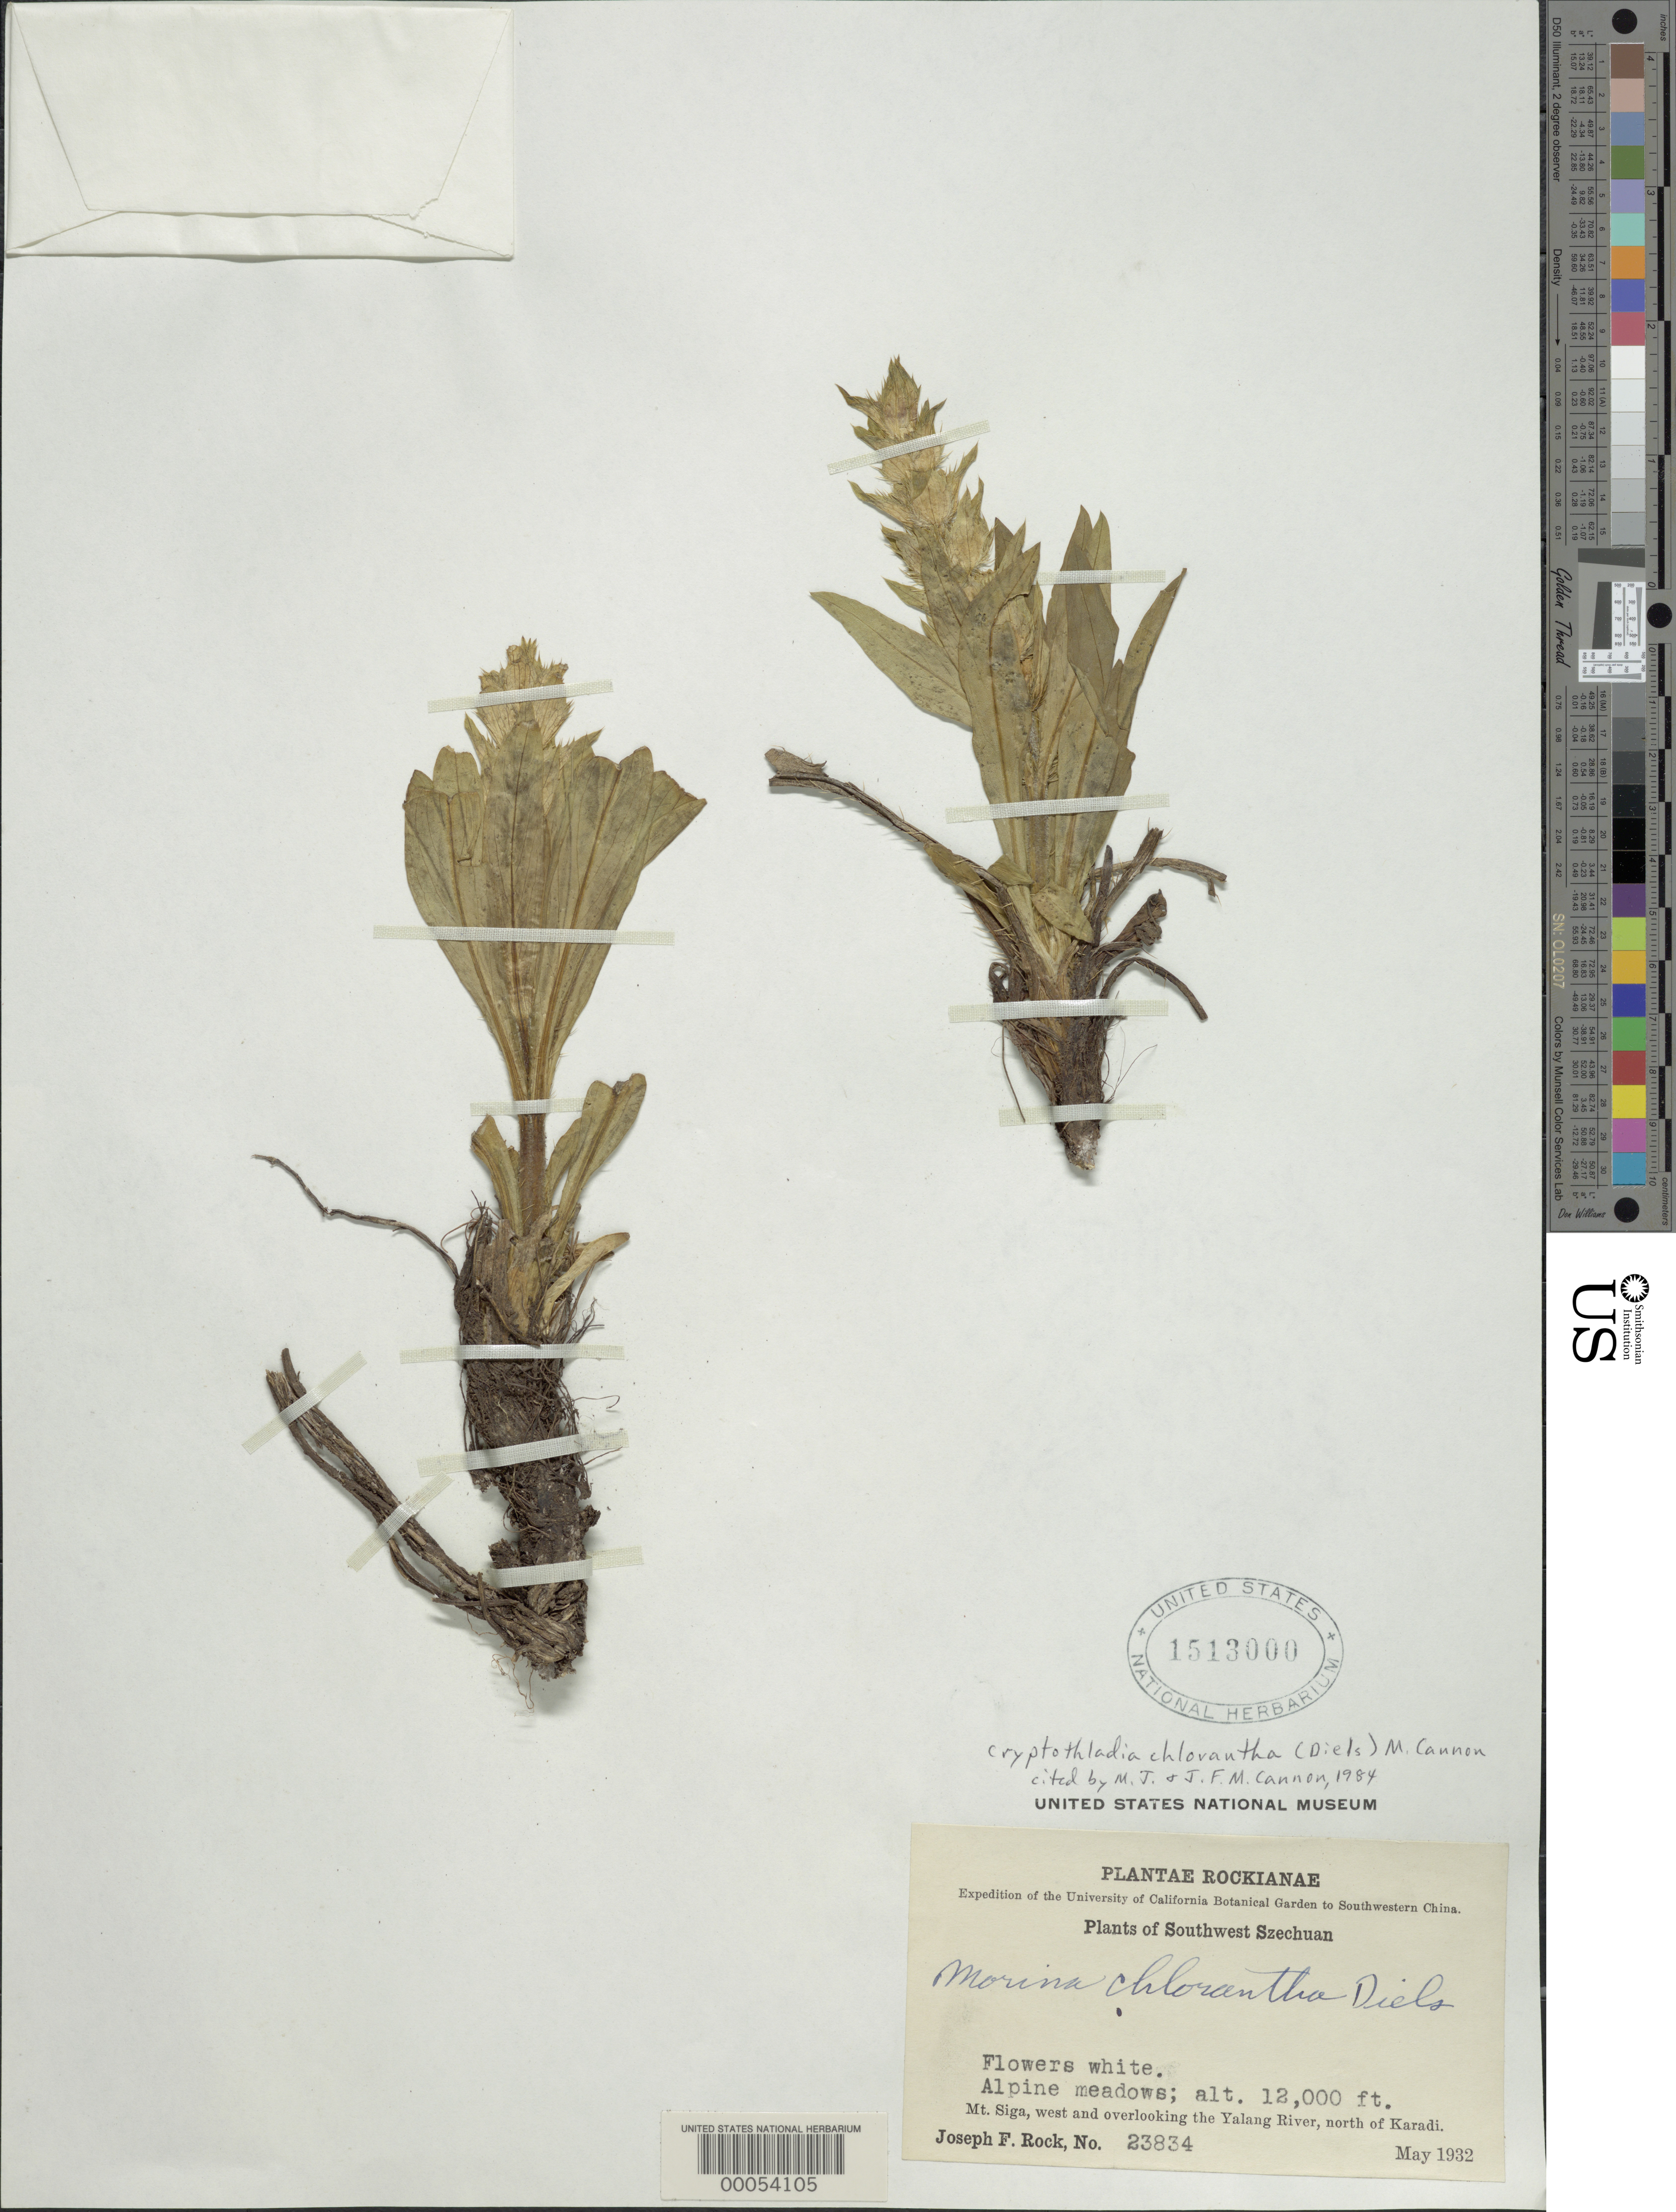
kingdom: Plantae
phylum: Tracheophyta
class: Magnoliopsida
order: Dipsacales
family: Caprifoliaceae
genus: Cryptothladia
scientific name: Cryptothladia chlorantha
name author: (Diels) M.J. Cannon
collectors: J. F. Rock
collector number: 23834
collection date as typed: May 1932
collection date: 1932-05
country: China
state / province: Sichuan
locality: Mt. Siga, overlooking the Yalang River, N of Karadi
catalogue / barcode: US 1513000